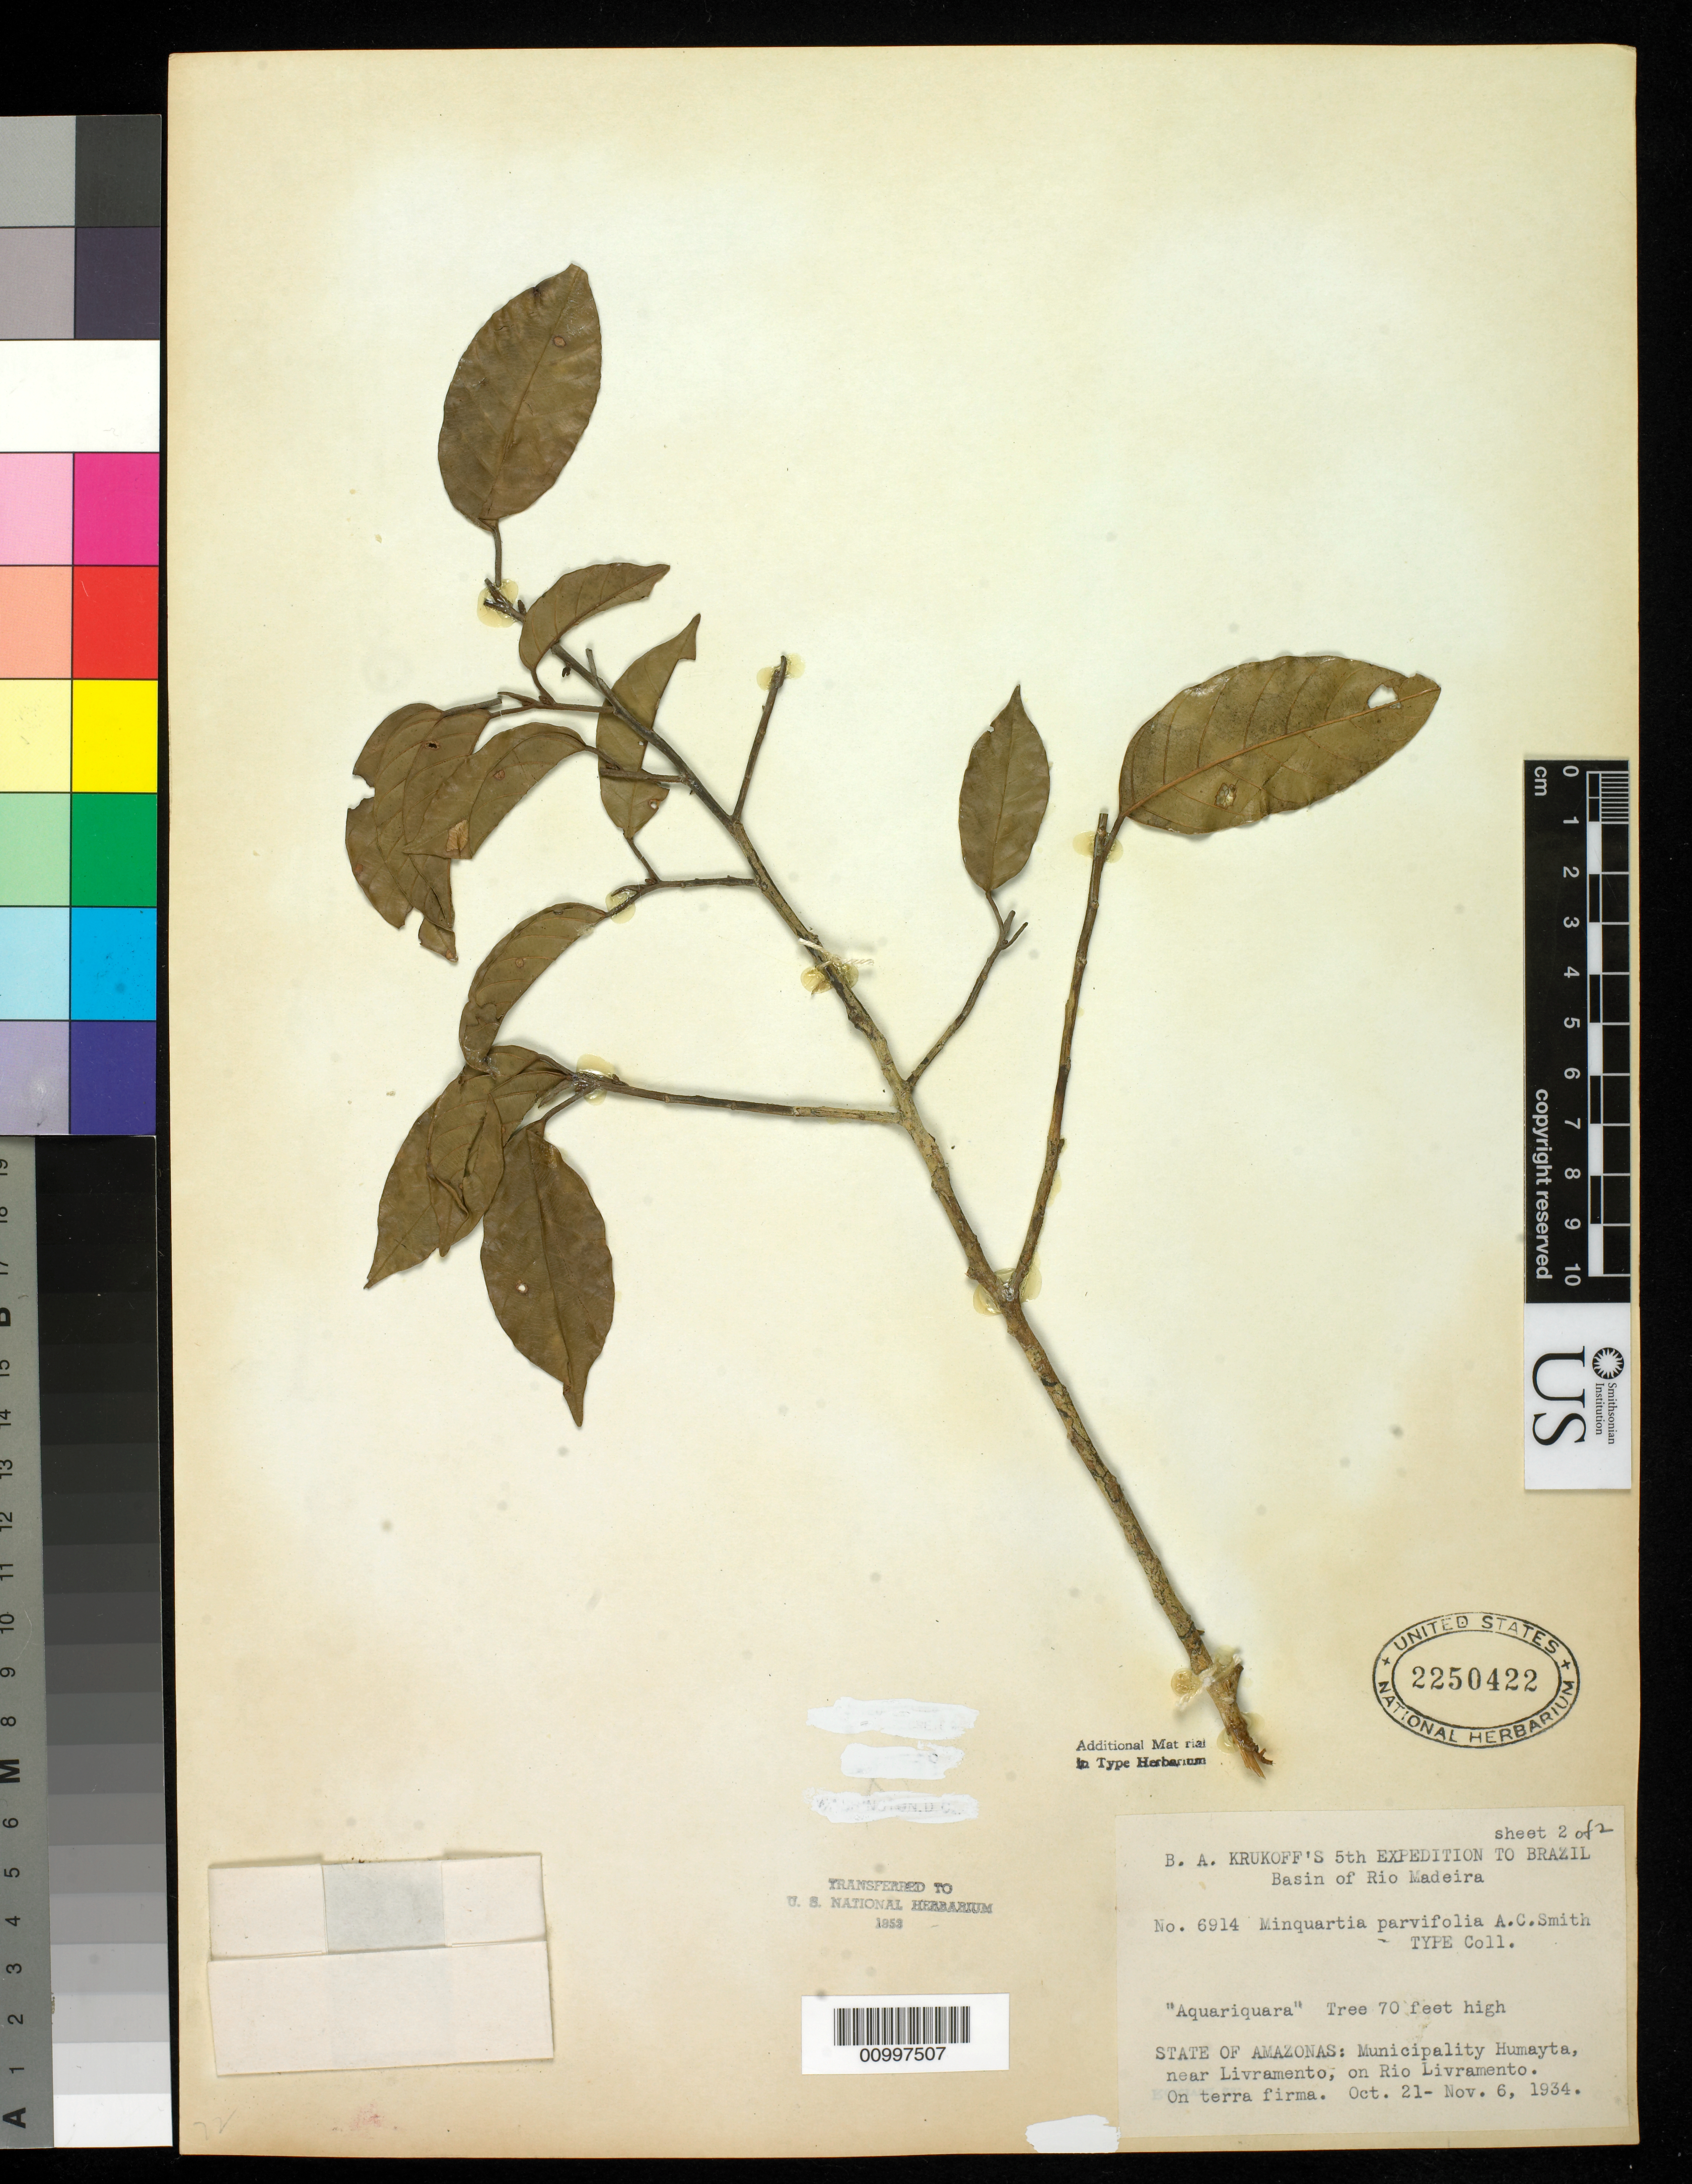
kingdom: Plantae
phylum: Tracheophyta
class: Magnoliopsida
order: Santalales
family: Coulaceae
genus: Minquartia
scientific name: Minquartia parvifolia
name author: A.C. Sm.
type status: Isotype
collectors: B. A. Krukoff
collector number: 6914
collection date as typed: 12 Oct 1934 to 06 Nov 1934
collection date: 1934-10-21/1934-11-06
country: Brazil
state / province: Amazonas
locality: Basin of Rio Madeira. State of Amazonas: municipality Humayta, near Livramento, on Rio Livramento.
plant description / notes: Common name: Aquariquara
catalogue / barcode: US 2250422